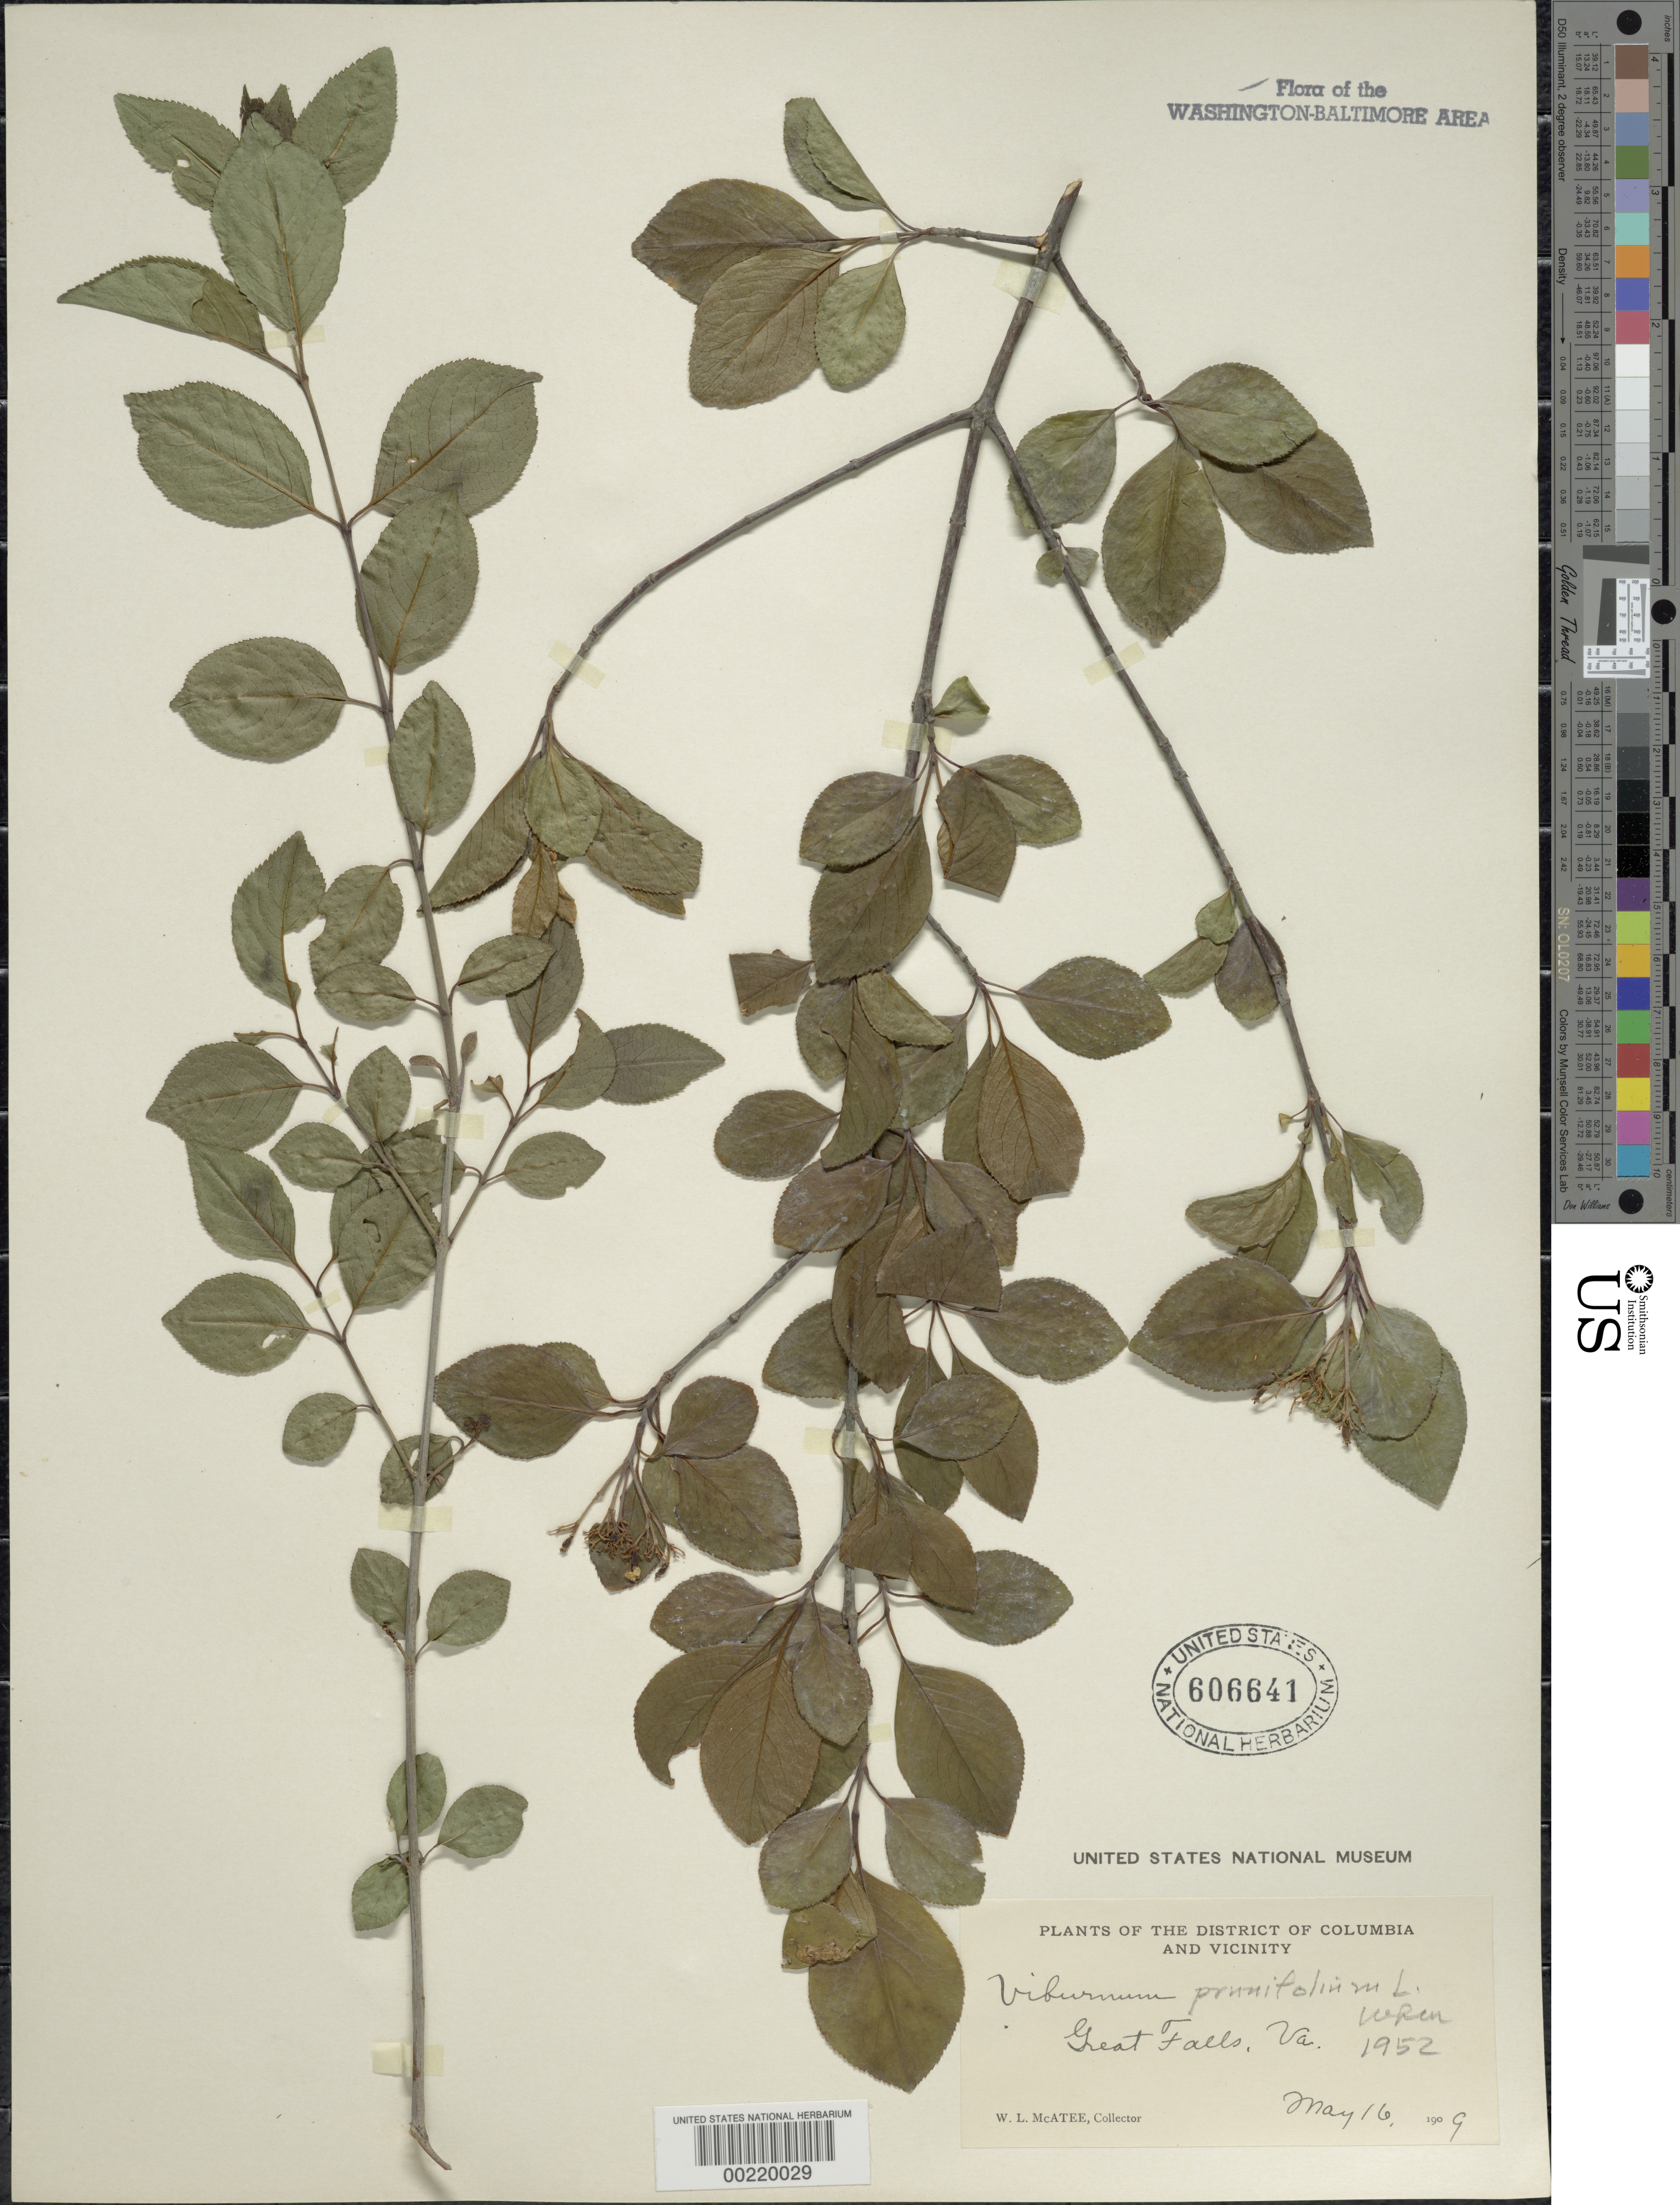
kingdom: Plantae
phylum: Tracheophyta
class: Magnoliopsida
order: Dipsacales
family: Viburnaceae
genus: Viburnum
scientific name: Viburnum prunifolium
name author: L.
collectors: W. McAtee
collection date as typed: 16 May 1909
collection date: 1909-05-16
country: United States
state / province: Virginia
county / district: Fairfax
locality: Great Falls C. & O. Canal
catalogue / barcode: US 606641